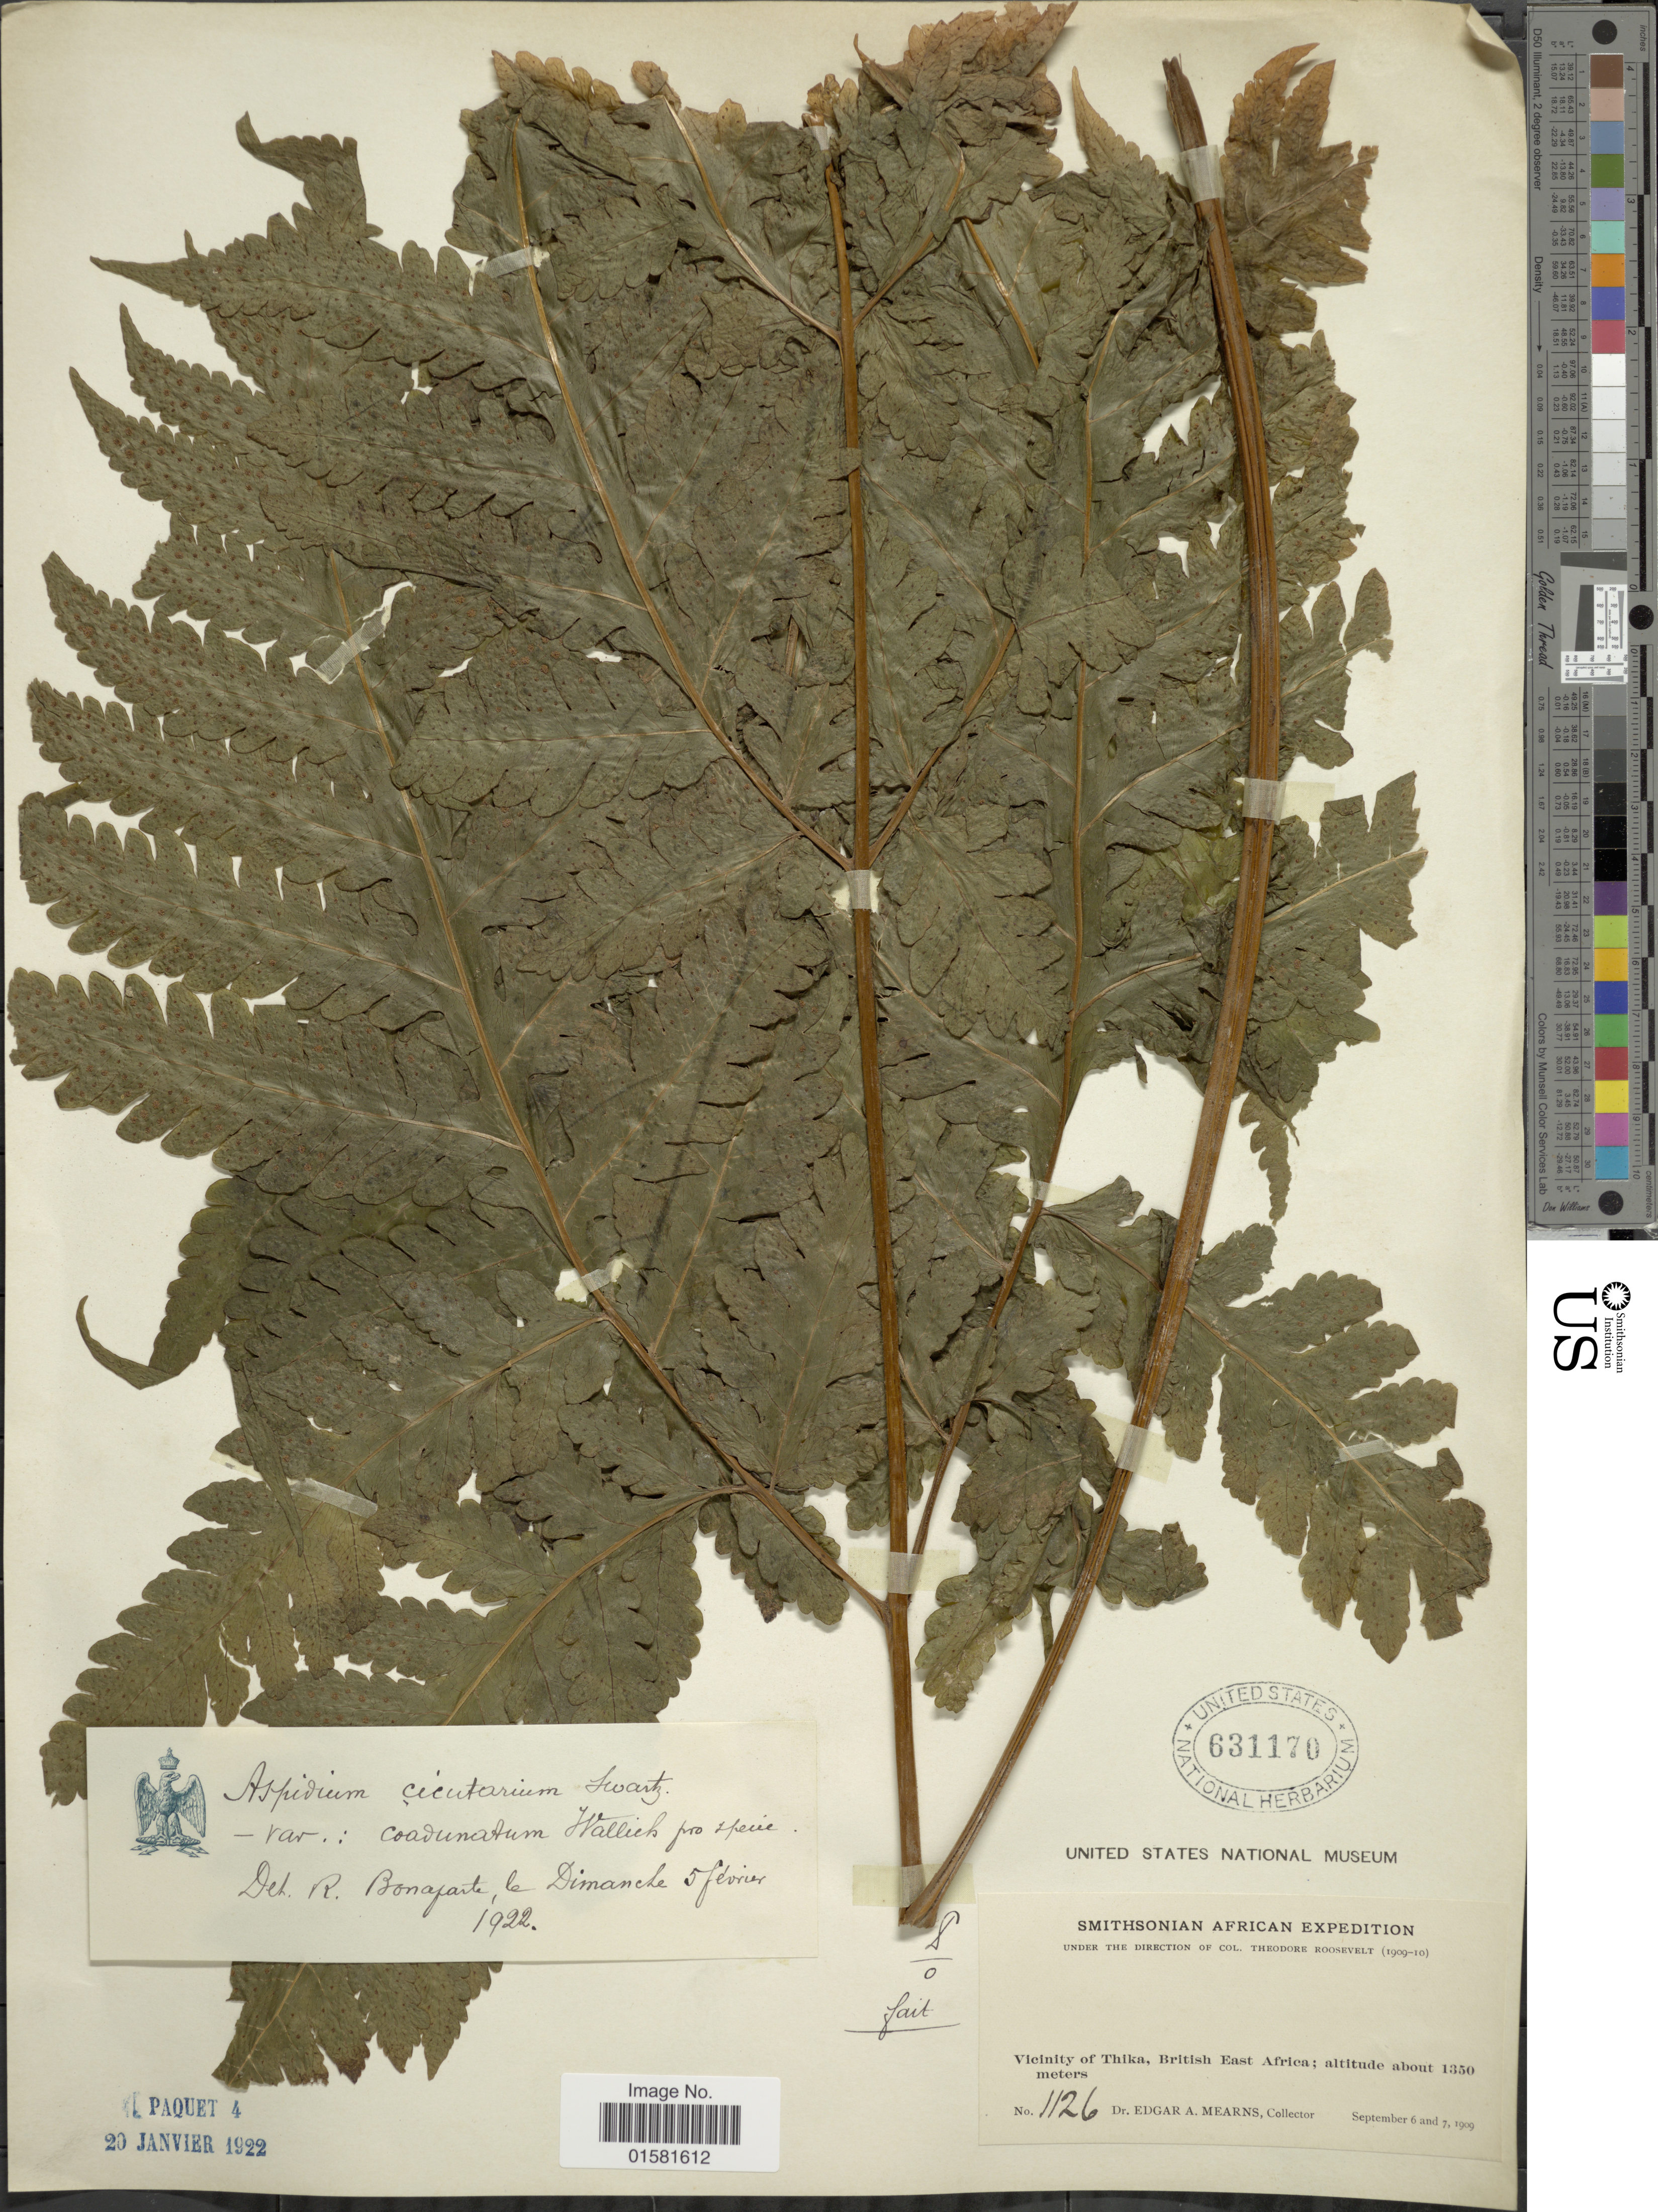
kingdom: Plantae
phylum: Tracheophyta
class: Polypodiopsida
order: Polypodiales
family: Tectariaceae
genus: Tectaria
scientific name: Tectaria macrodonta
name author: (Fée) C. Chr.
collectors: E. A. Mearns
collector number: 1126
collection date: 1909-09-06/1909-09-07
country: Kenya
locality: Vicinity of Thika, British East Africa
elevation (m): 1350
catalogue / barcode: US 631170